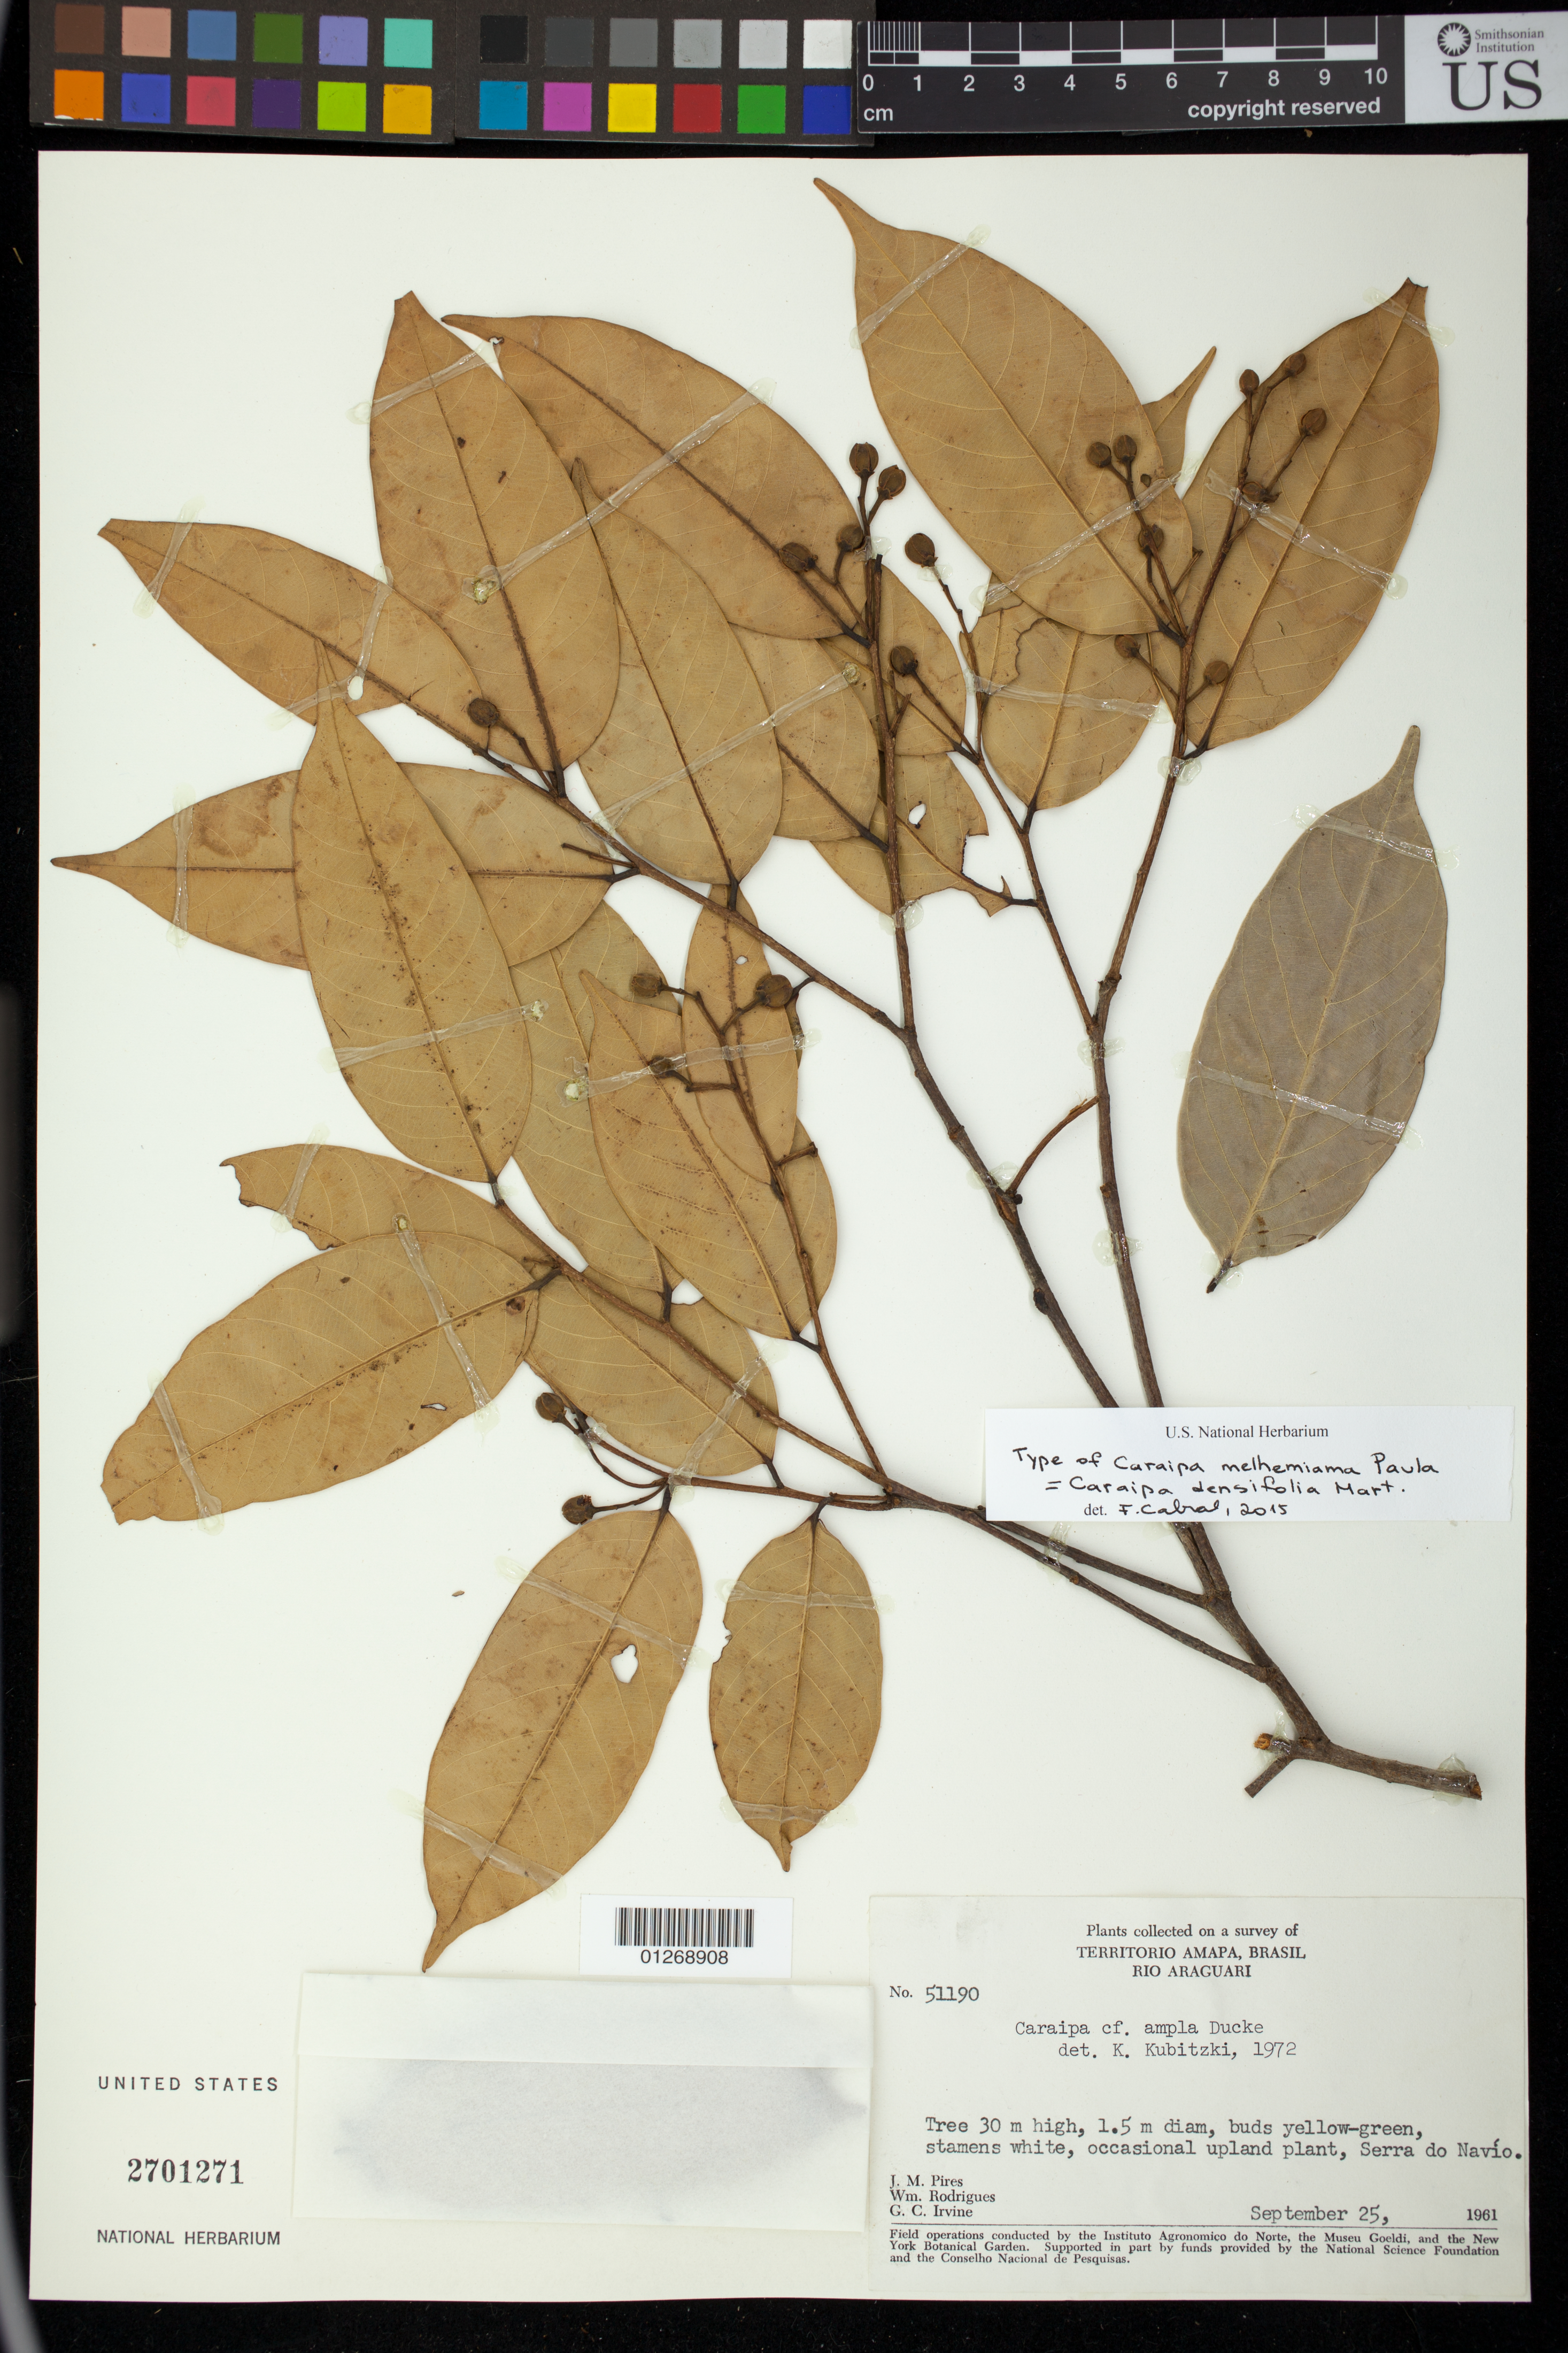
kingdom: Plantae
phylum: Tracheophyta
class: Magnoliopsida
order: Malpighiales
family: Calophyllaceae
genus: Caraipa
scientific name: Caraipa melhemiana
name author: Paula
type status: Isotype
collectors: J. M. Pires, W. A. Rodrigues & G. Irvine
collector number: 51190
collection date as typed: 25 Sep 1961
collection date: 1961-09-25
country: Brazil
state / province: Amapá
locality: Rio Araguari, Serra do Navío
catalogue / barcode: US 2701271